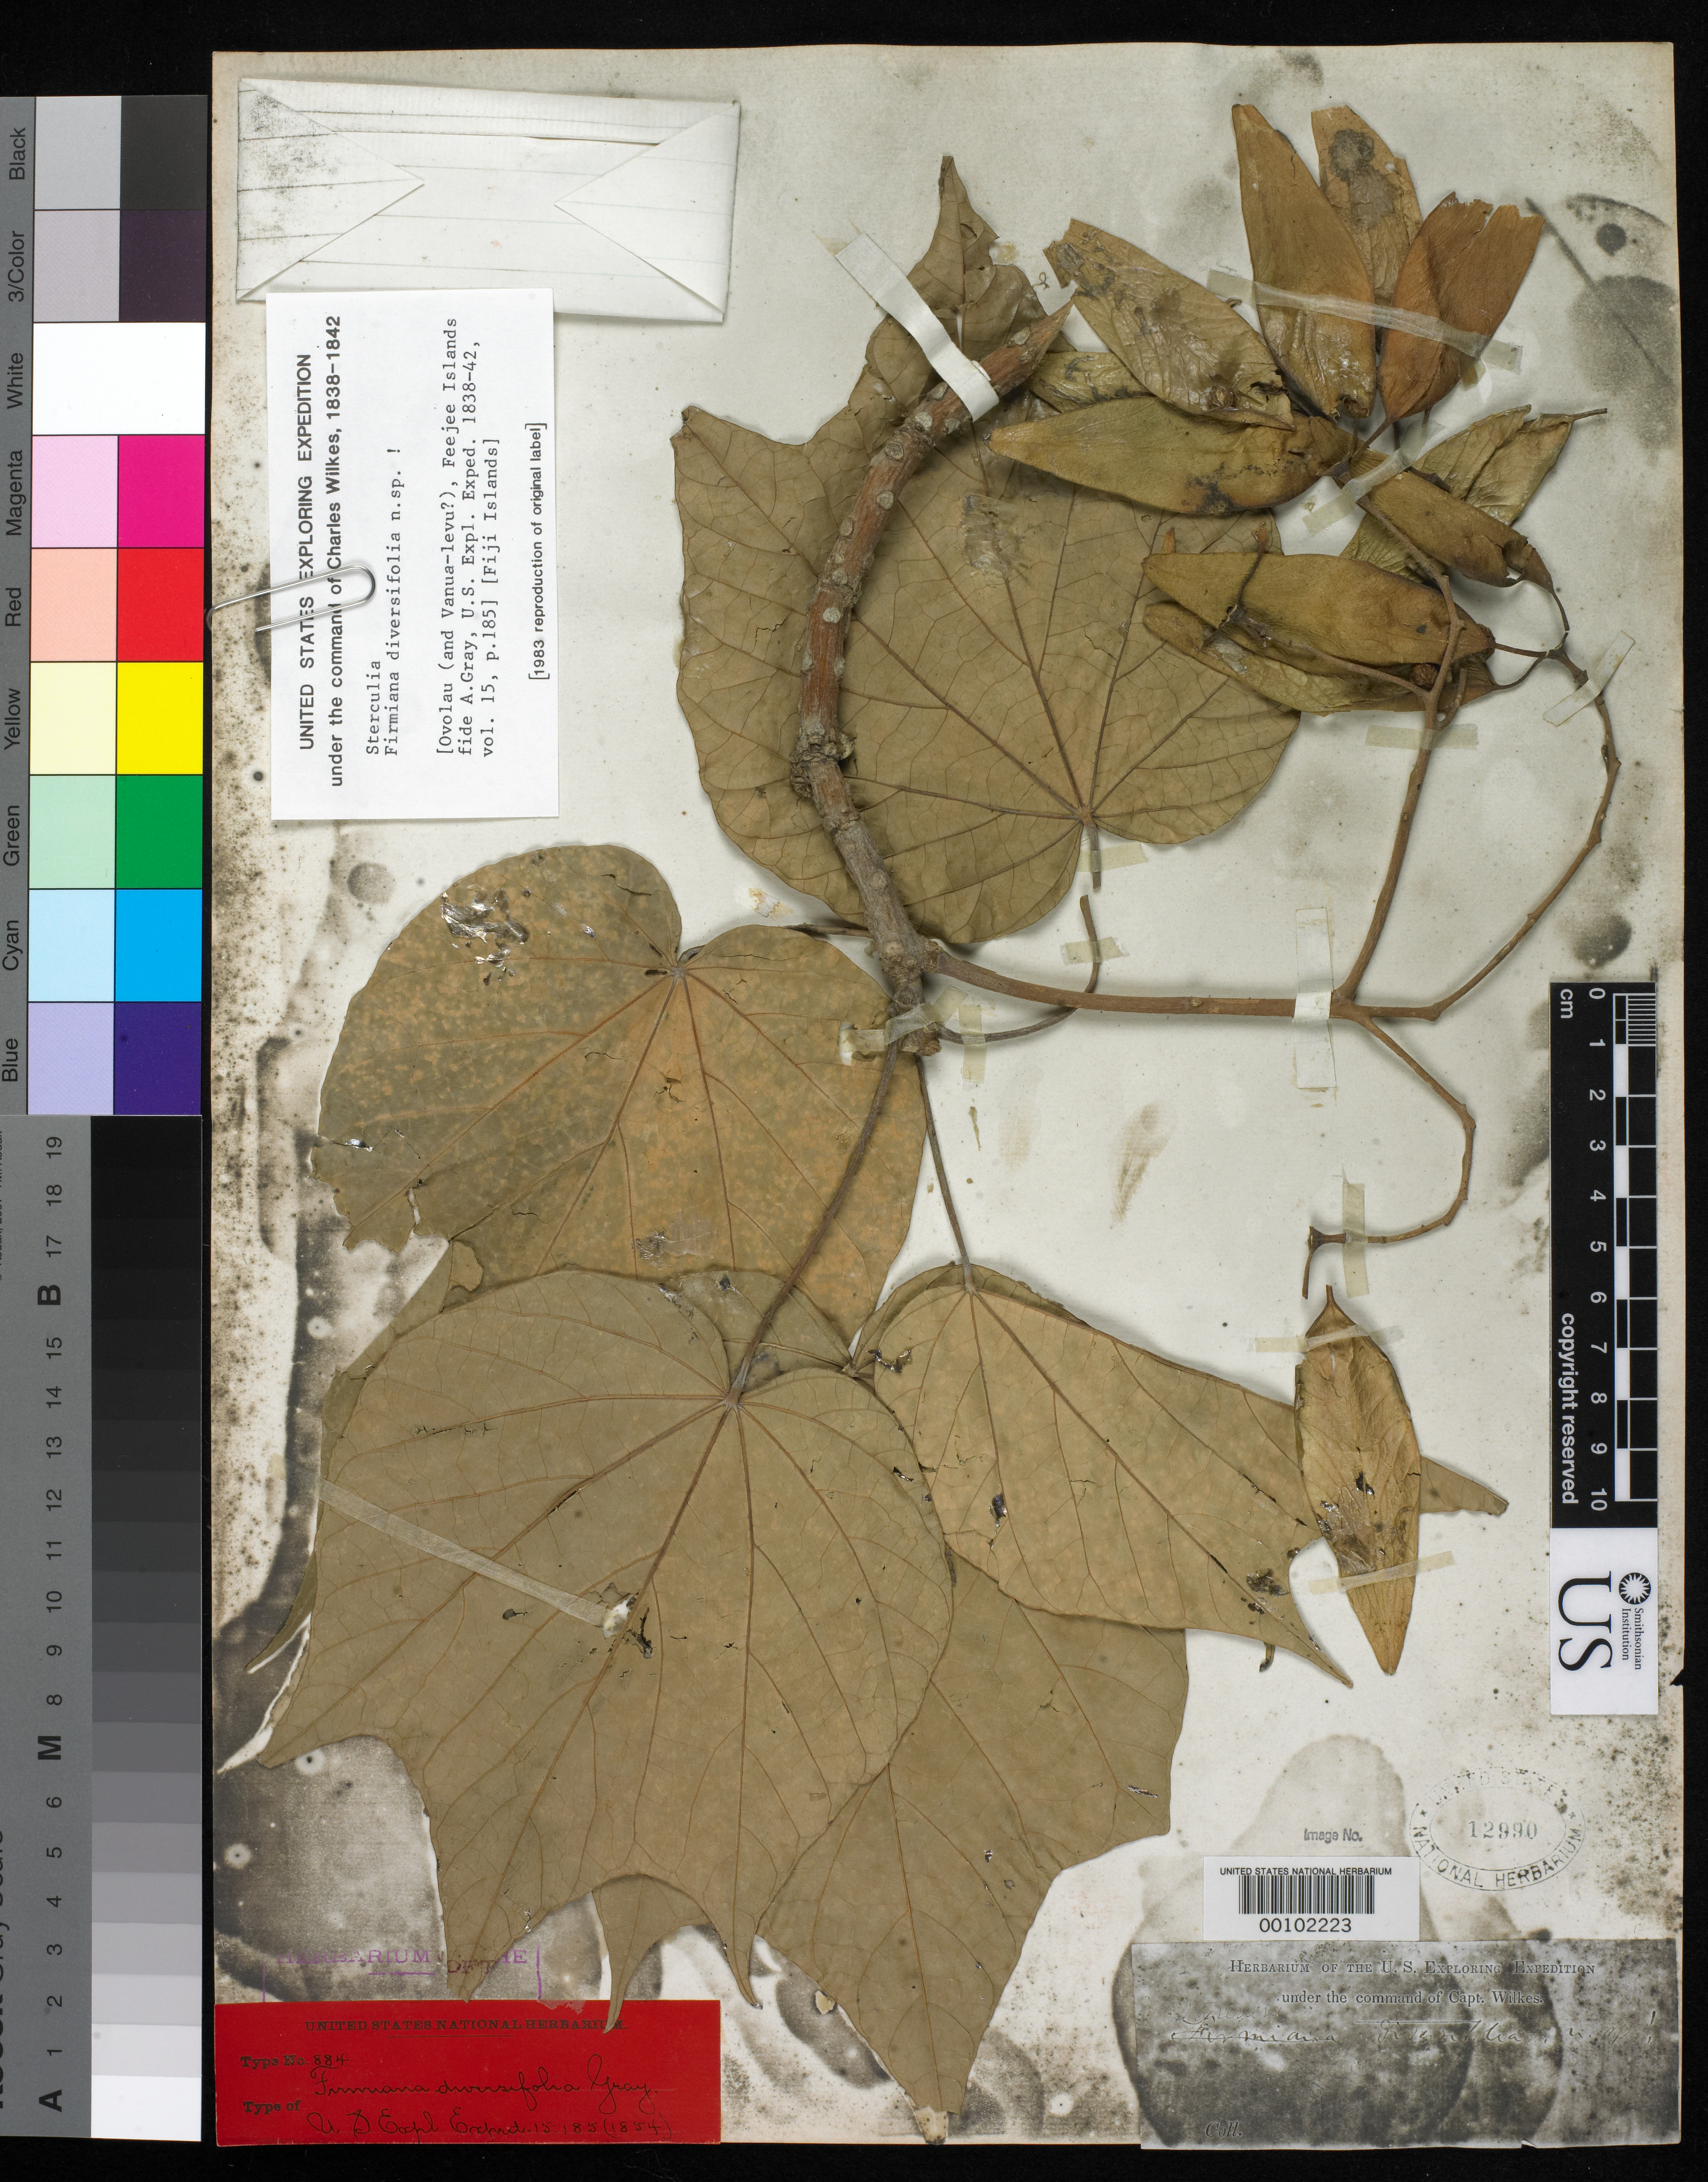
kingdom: Plantae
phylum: Tracheophyta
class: Magnoliopsida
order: Malvales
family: Malvaceae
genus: Firmiana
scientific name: Firmiana diversifolia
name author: A. Gray in Wilkes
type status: Type Collection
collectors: Wilkes Explor. Exped.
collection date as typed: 1838 to -- --- 1842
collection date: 1838/1842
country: Fiji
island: Ovalau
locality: Ovalau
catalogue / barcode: US 12990